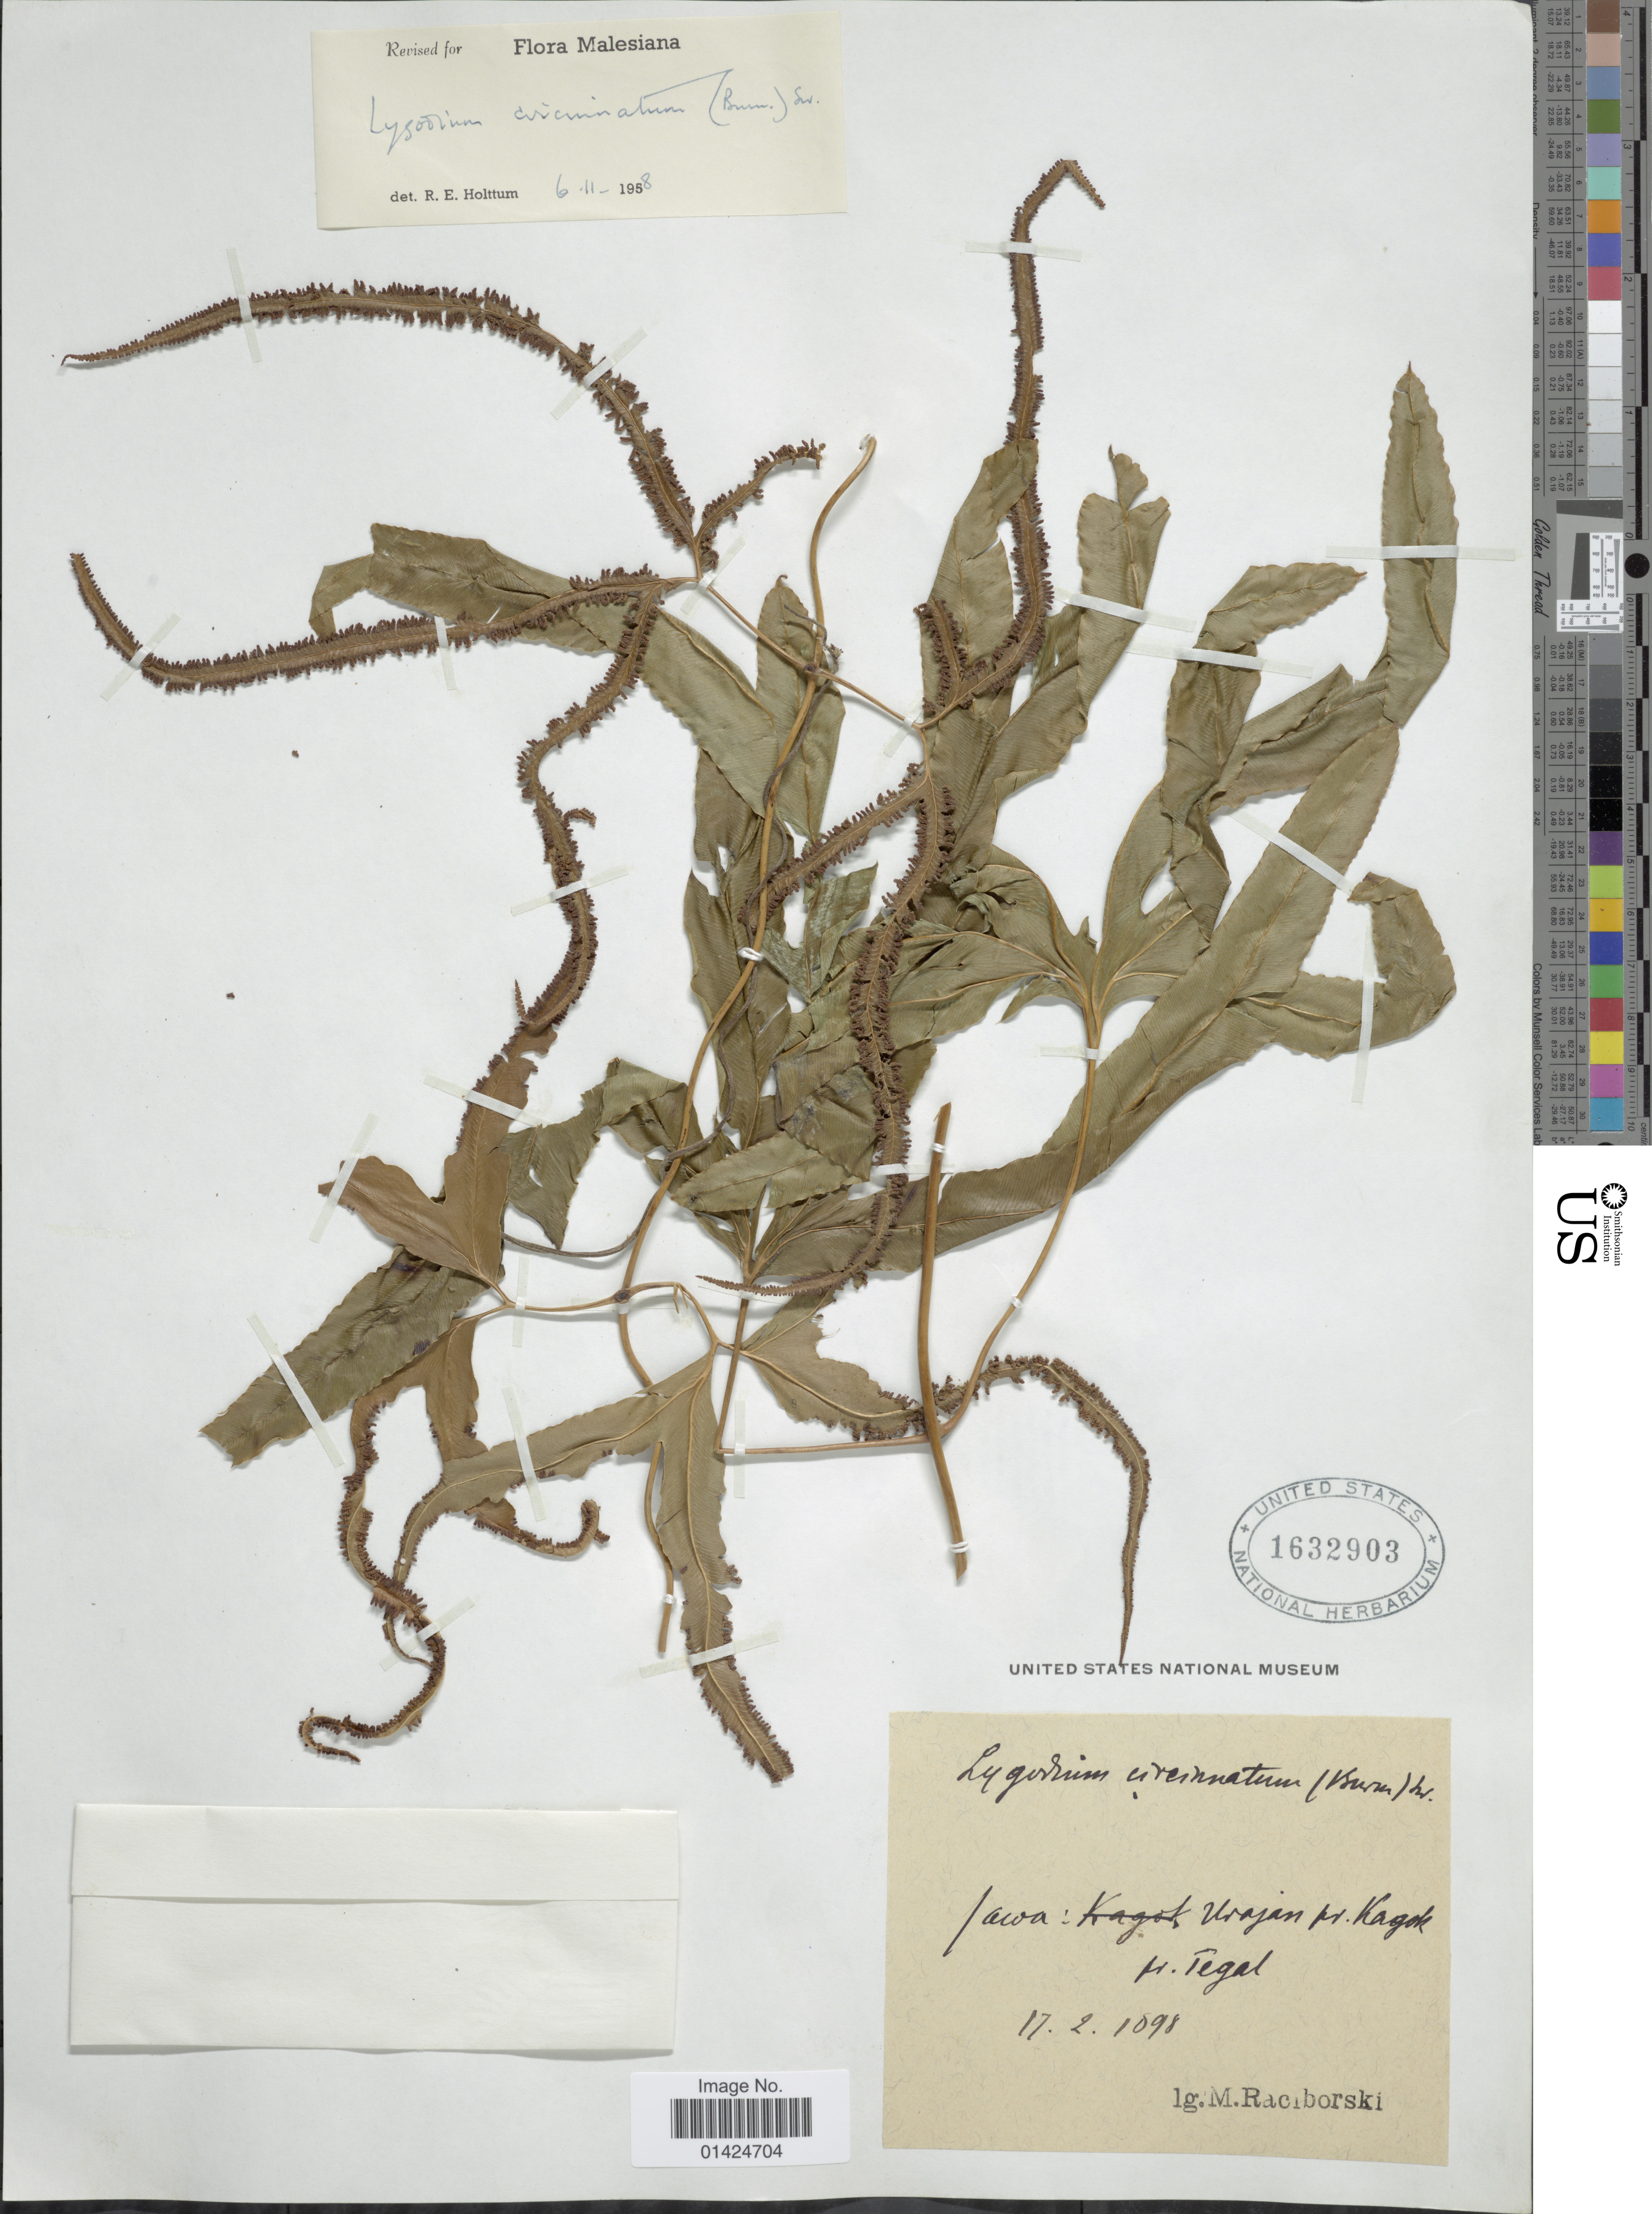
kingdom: Plantae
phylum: Tracheophyta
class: Polypodiopsida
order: Schizaeales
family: Lygodiaceae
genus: Lygodium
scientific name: Lygodium circinnatum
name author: (Burm. f.) Sw.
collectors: M. Raciborski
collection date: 1898-02-17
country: Indonesia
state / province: Java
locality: Urahan pr. Kagok pr. Tegal. [interpreted]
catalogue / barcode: US 1632903